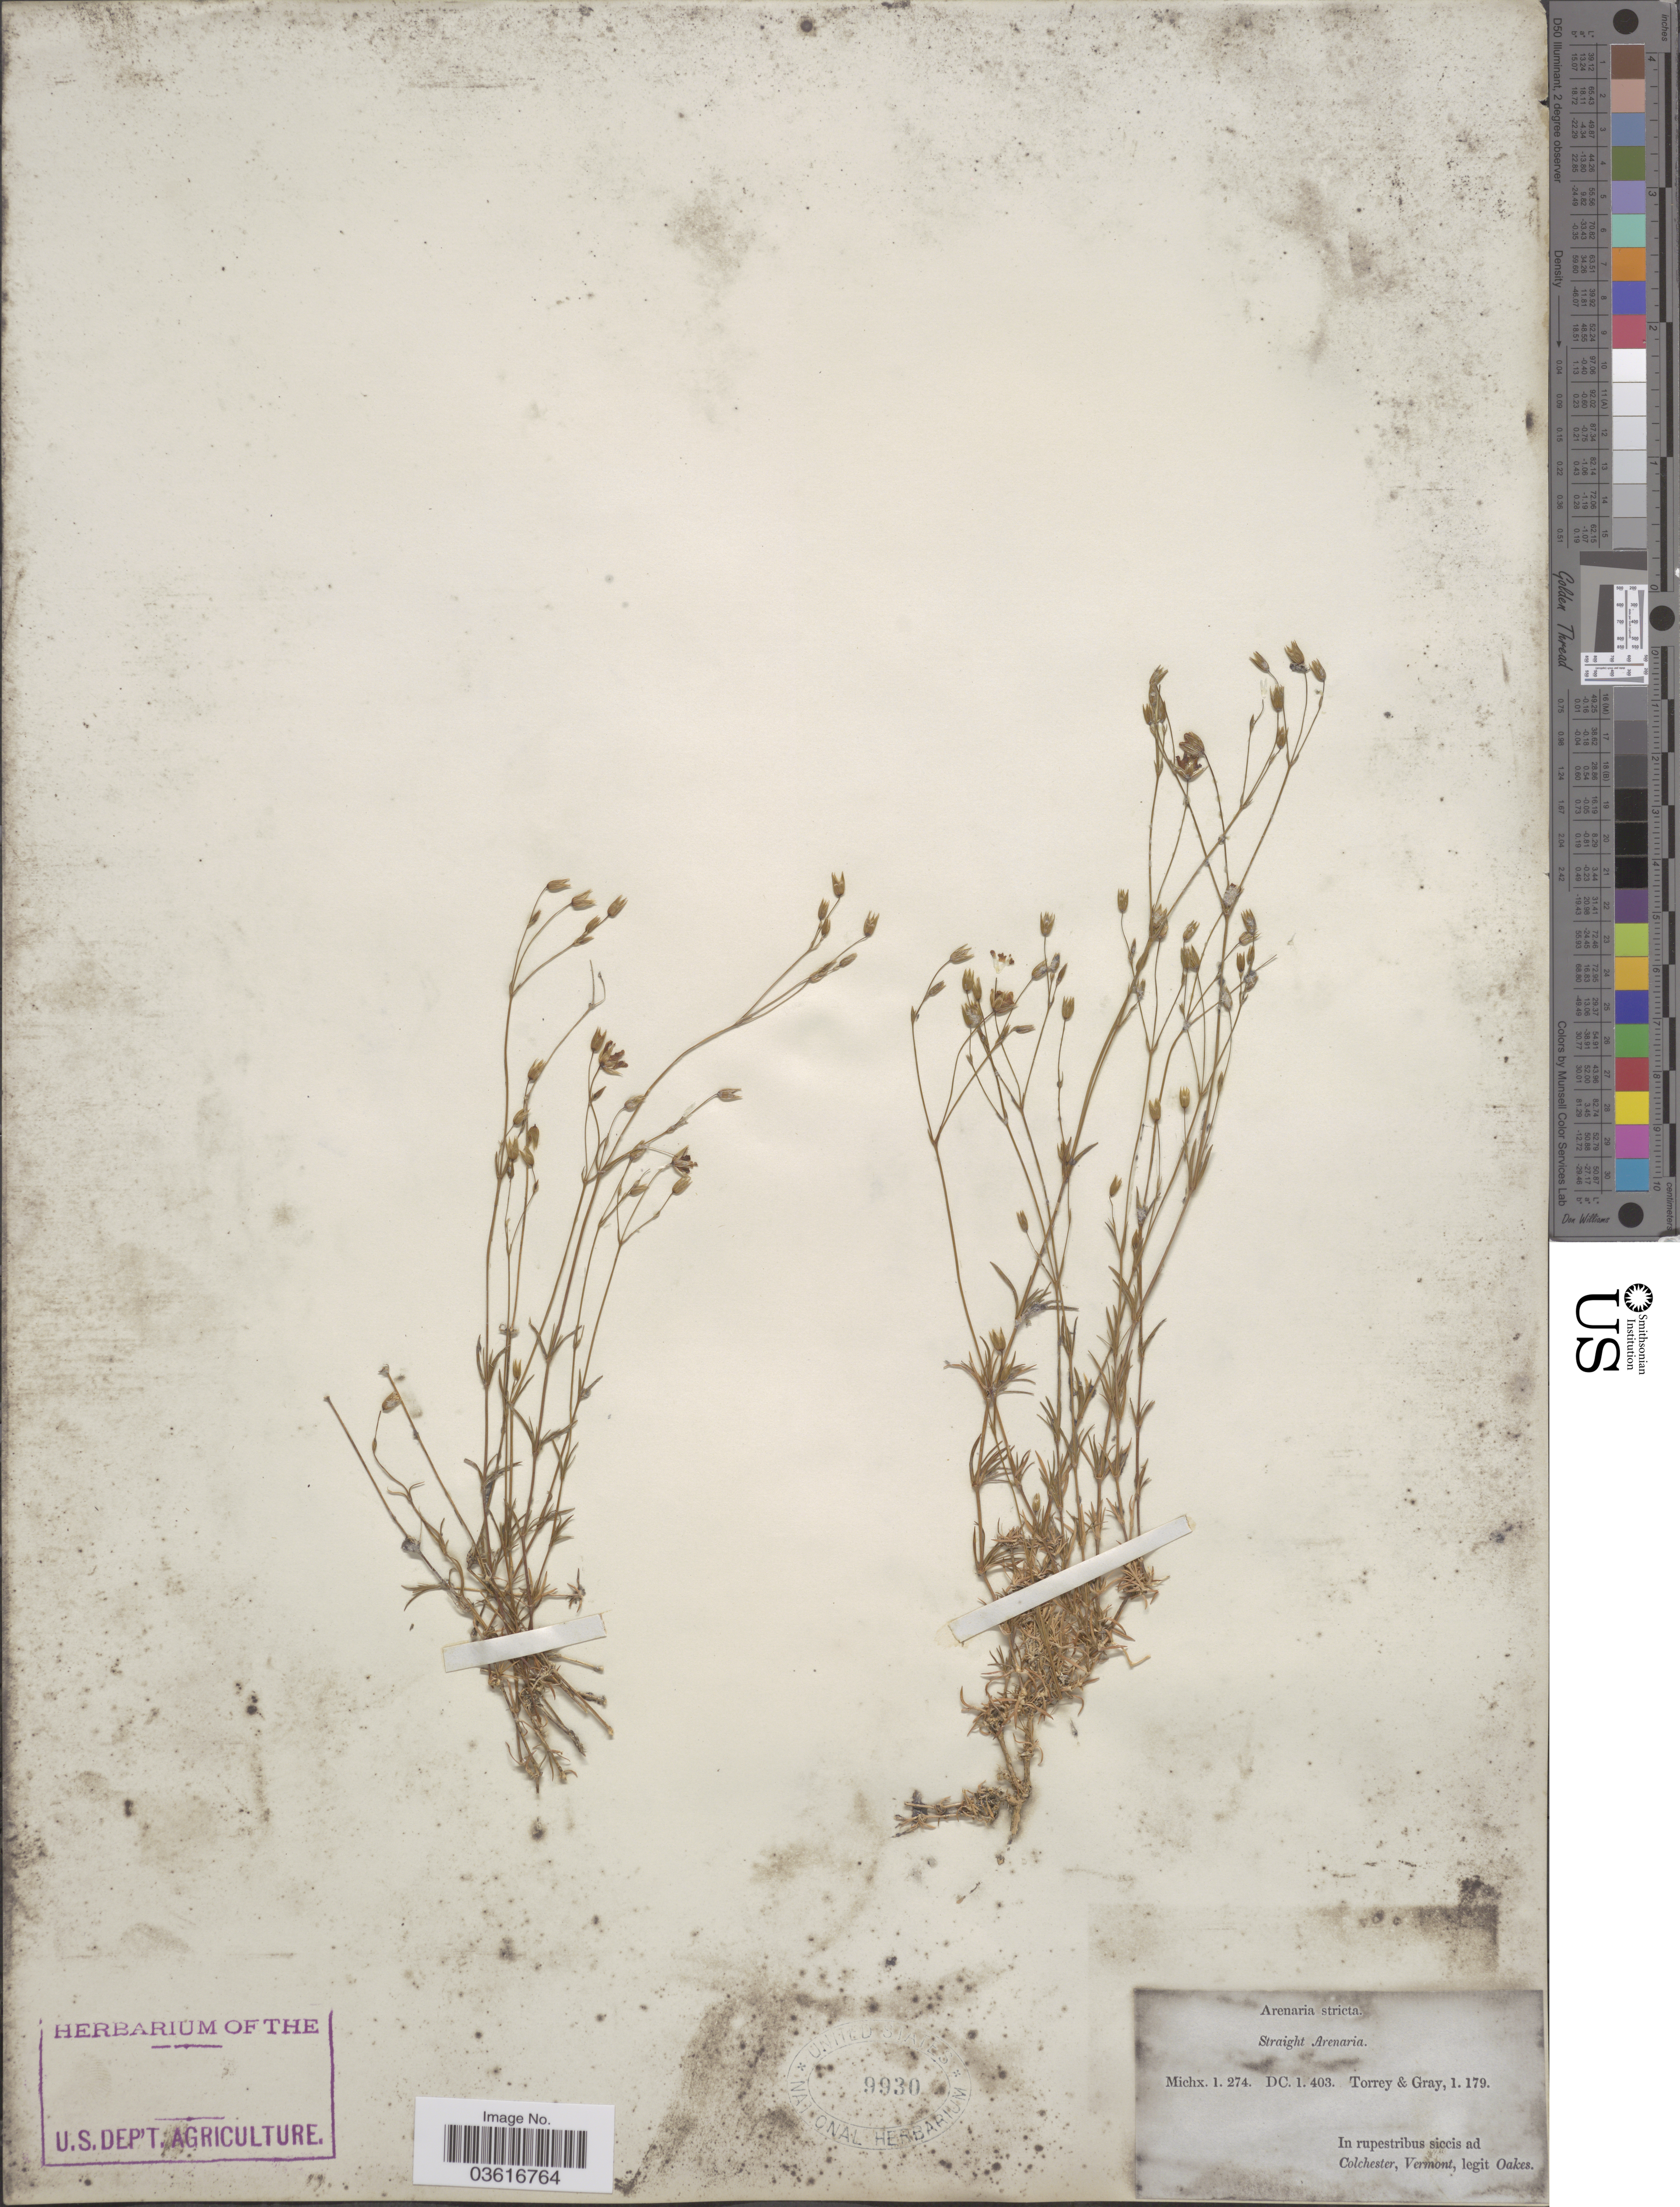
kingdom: Plantae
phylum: Tracheophyta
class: Magnoliopsida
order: Caryophyllales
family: Caryophyllaceae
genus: Minuartia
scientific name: Minuartia stricta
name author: (Sw.) Hiern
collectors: -. Oakes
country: United States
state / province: Vermont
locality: In rupestribus siccis ad Colchester.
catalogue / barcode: US 9930